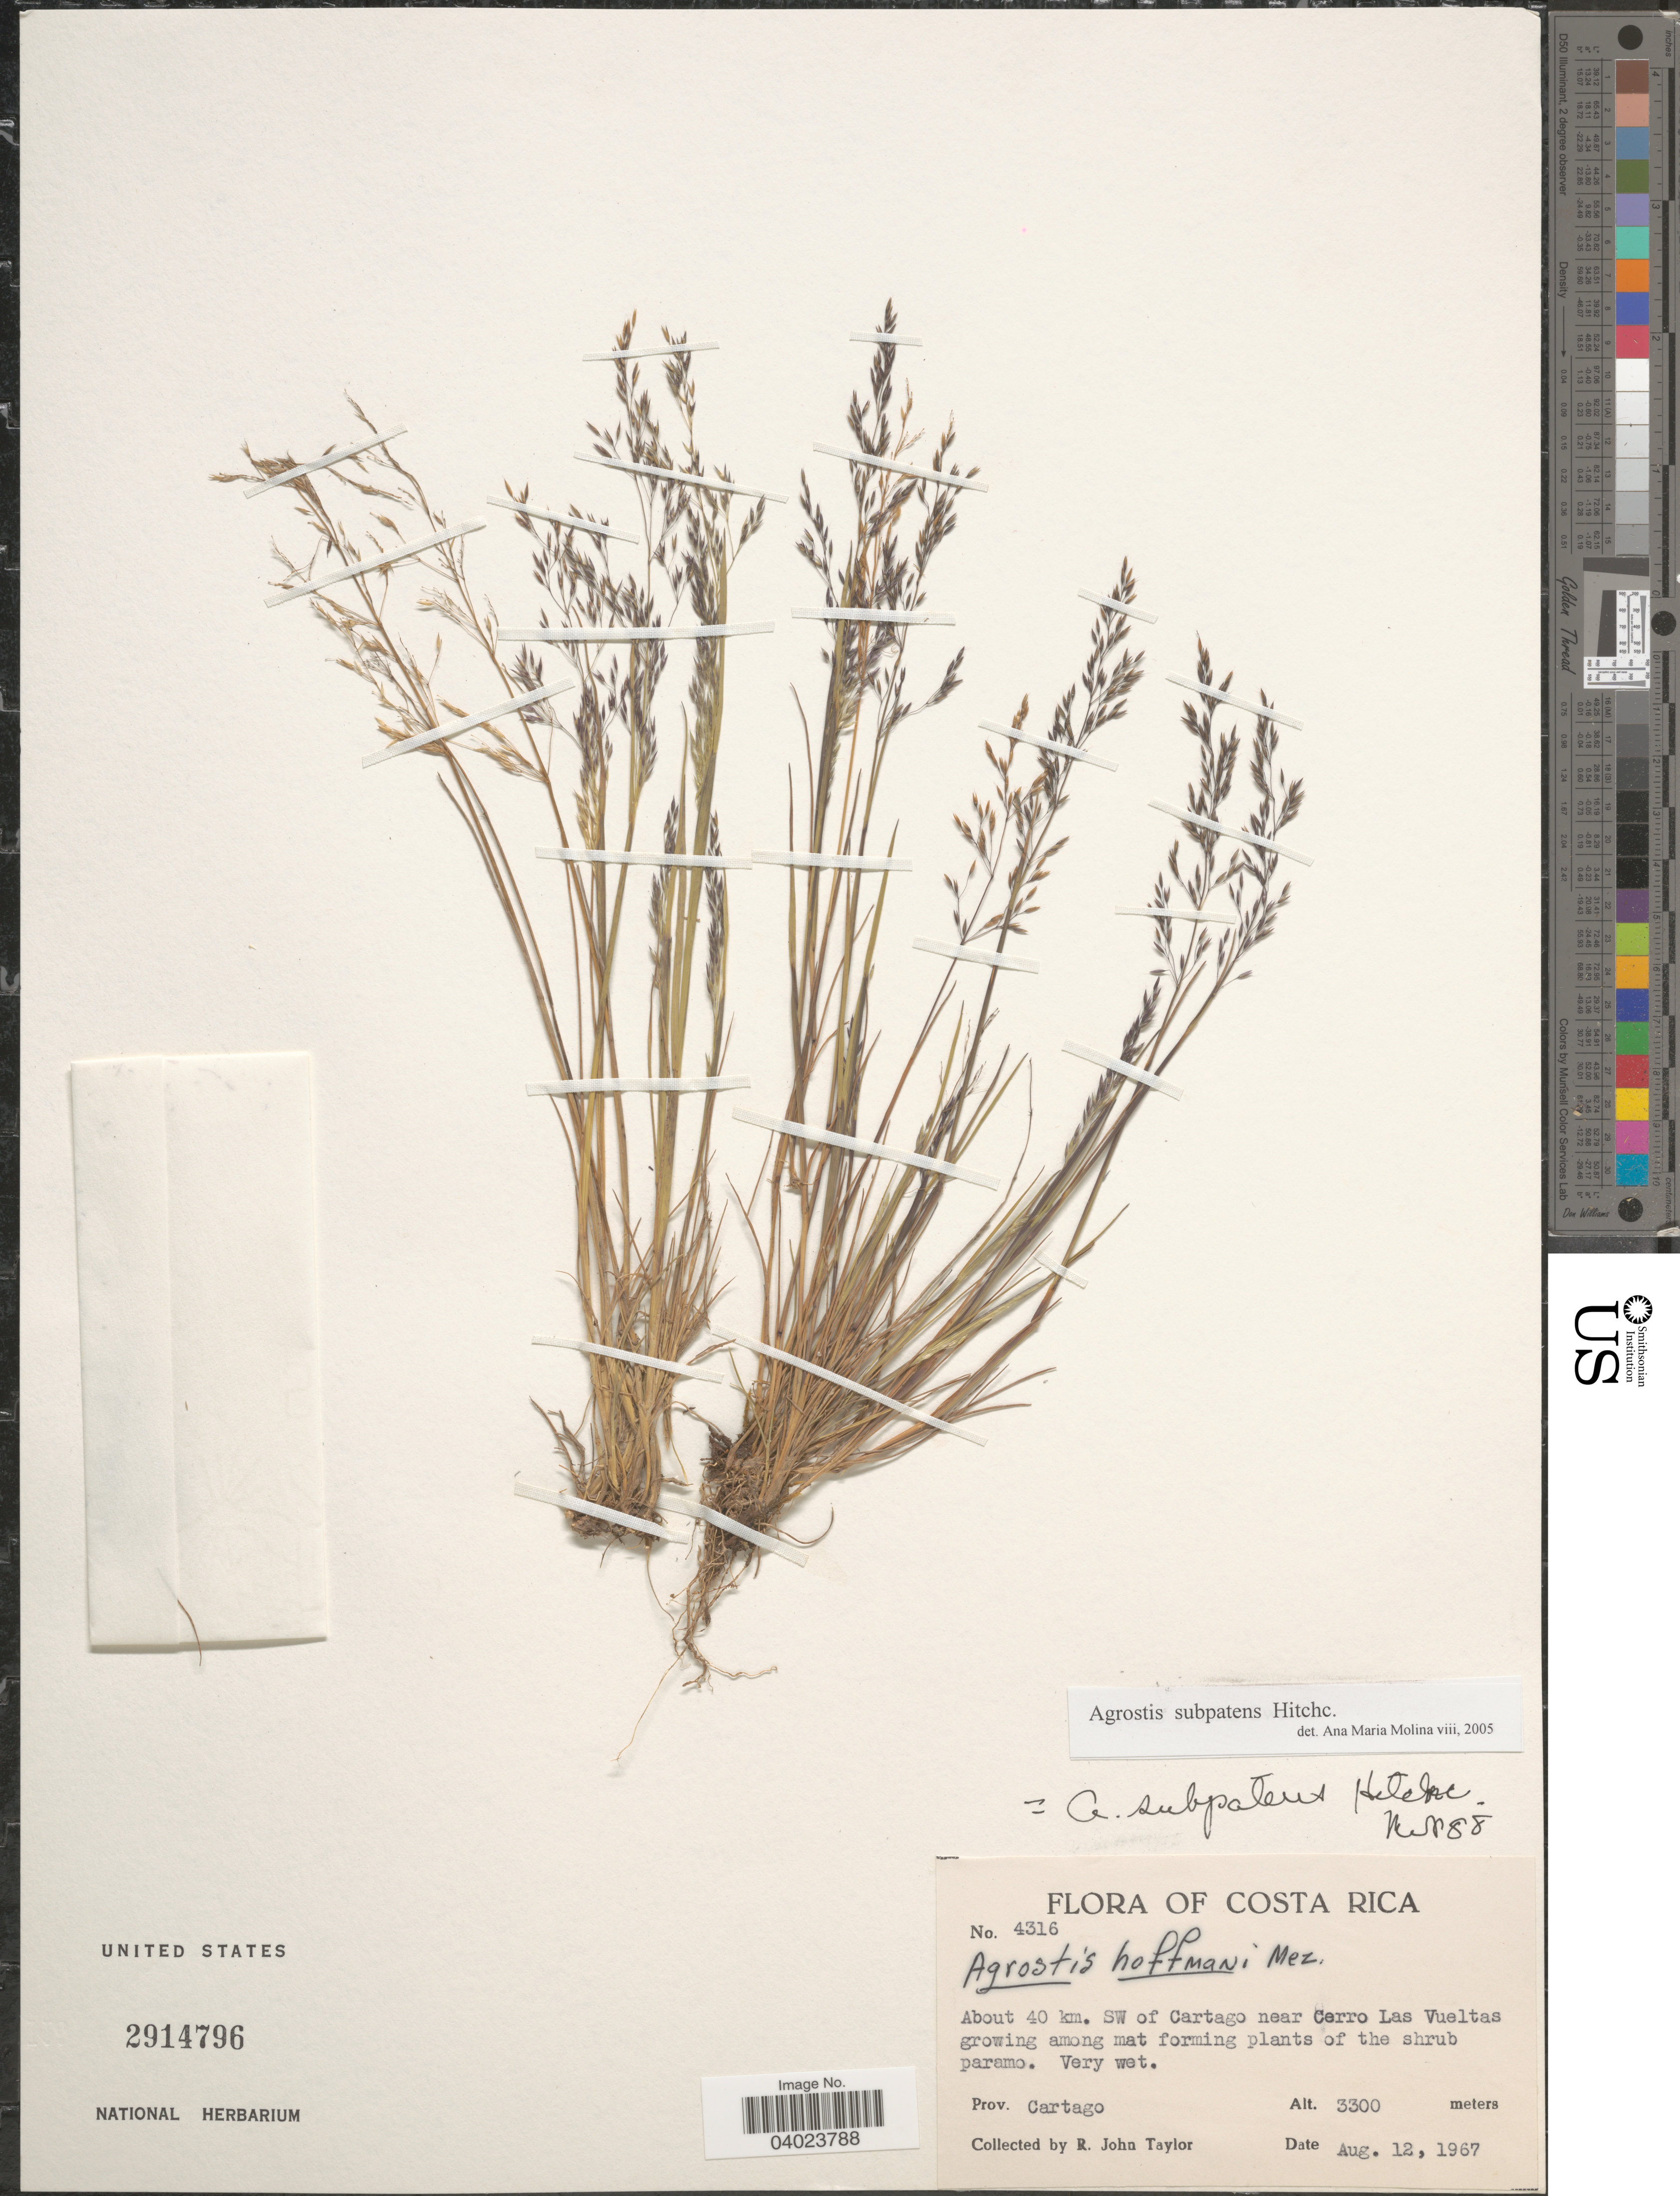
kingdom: Plantae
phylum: Tracheophyta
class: Liliopsida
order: Poales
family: Poaceae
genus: Agrostis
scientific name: Agrostis subpatens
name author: Hitchc.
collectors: R. J. Taylor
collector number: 4316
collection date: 1967-08-12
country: Costa Rica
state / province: Cartago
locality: About 40 km. SW of Cartago near Cerro Las Vueltas.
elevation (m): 3300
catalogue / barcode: US 2914796